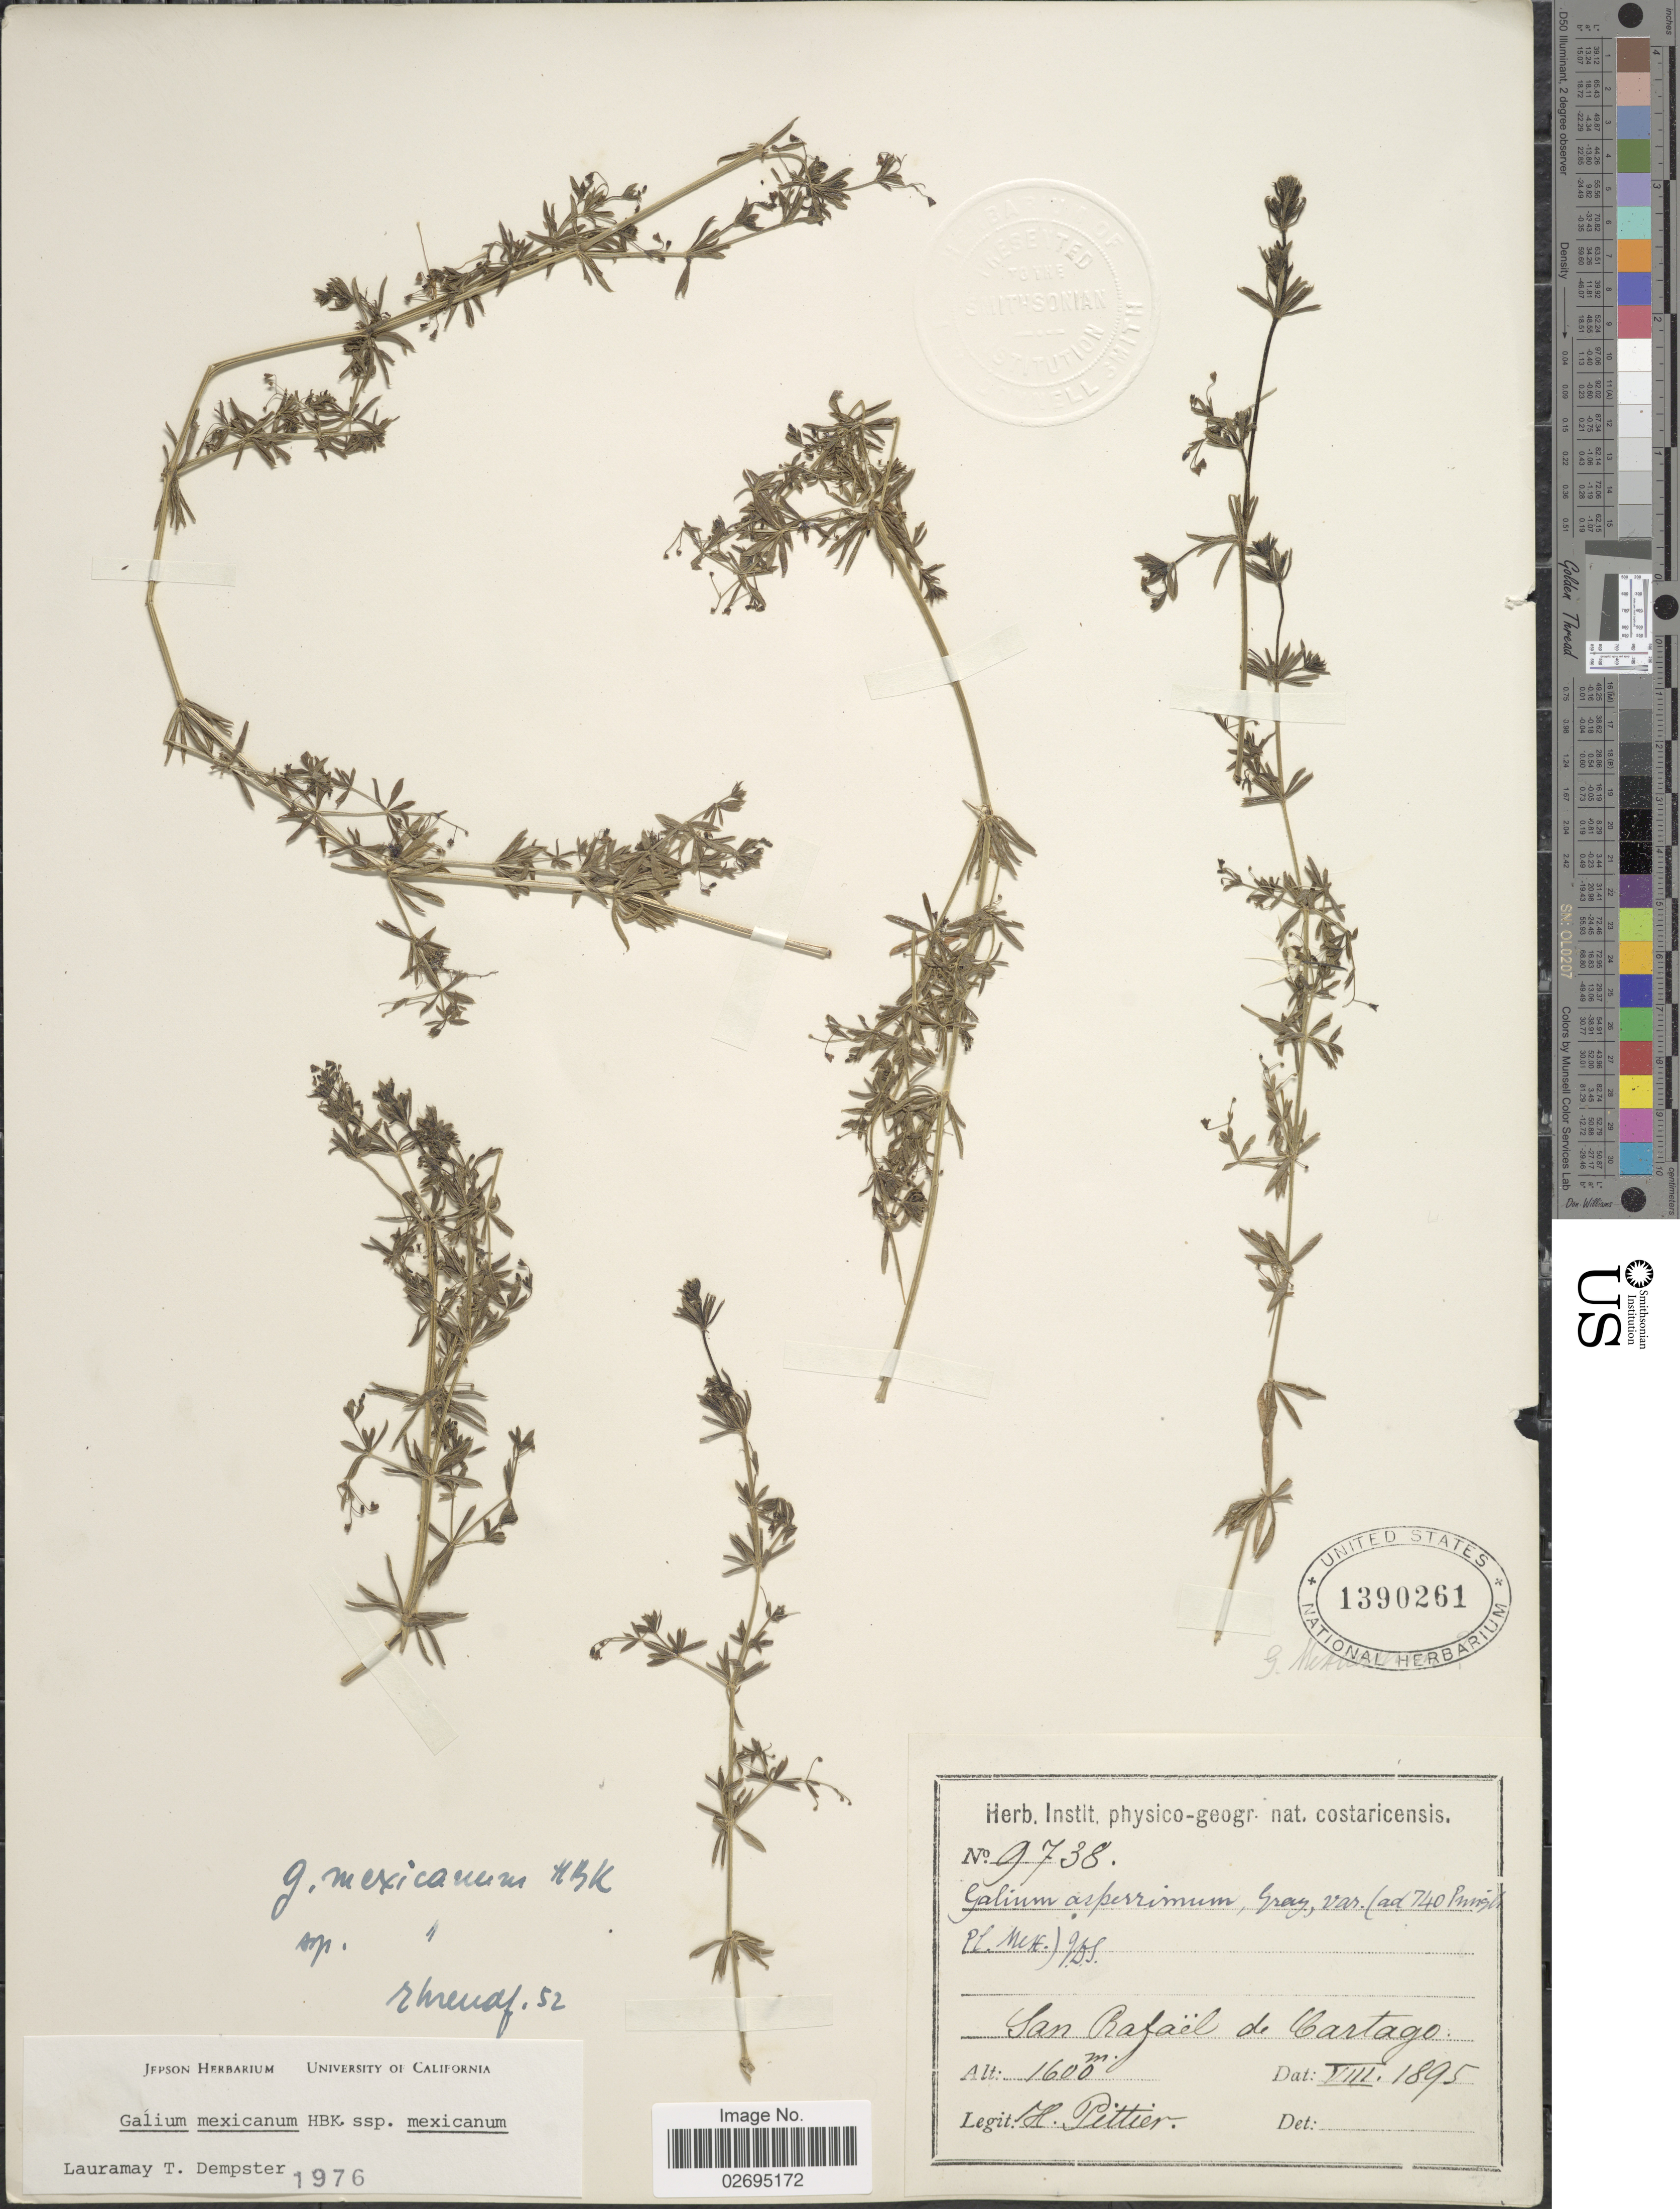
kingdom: Plantae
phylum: Tracheophyta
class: Magnoliopsida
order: Gentianales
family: Rubiaceae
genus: Galium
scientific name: Galium mexicanum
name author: Kunth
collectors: H. F. Pittier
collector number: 9738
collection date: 1895-08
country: Costa Rica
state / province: Cartago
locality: San Rafaël de Cartago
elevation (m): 1600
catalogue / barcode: US 1390261